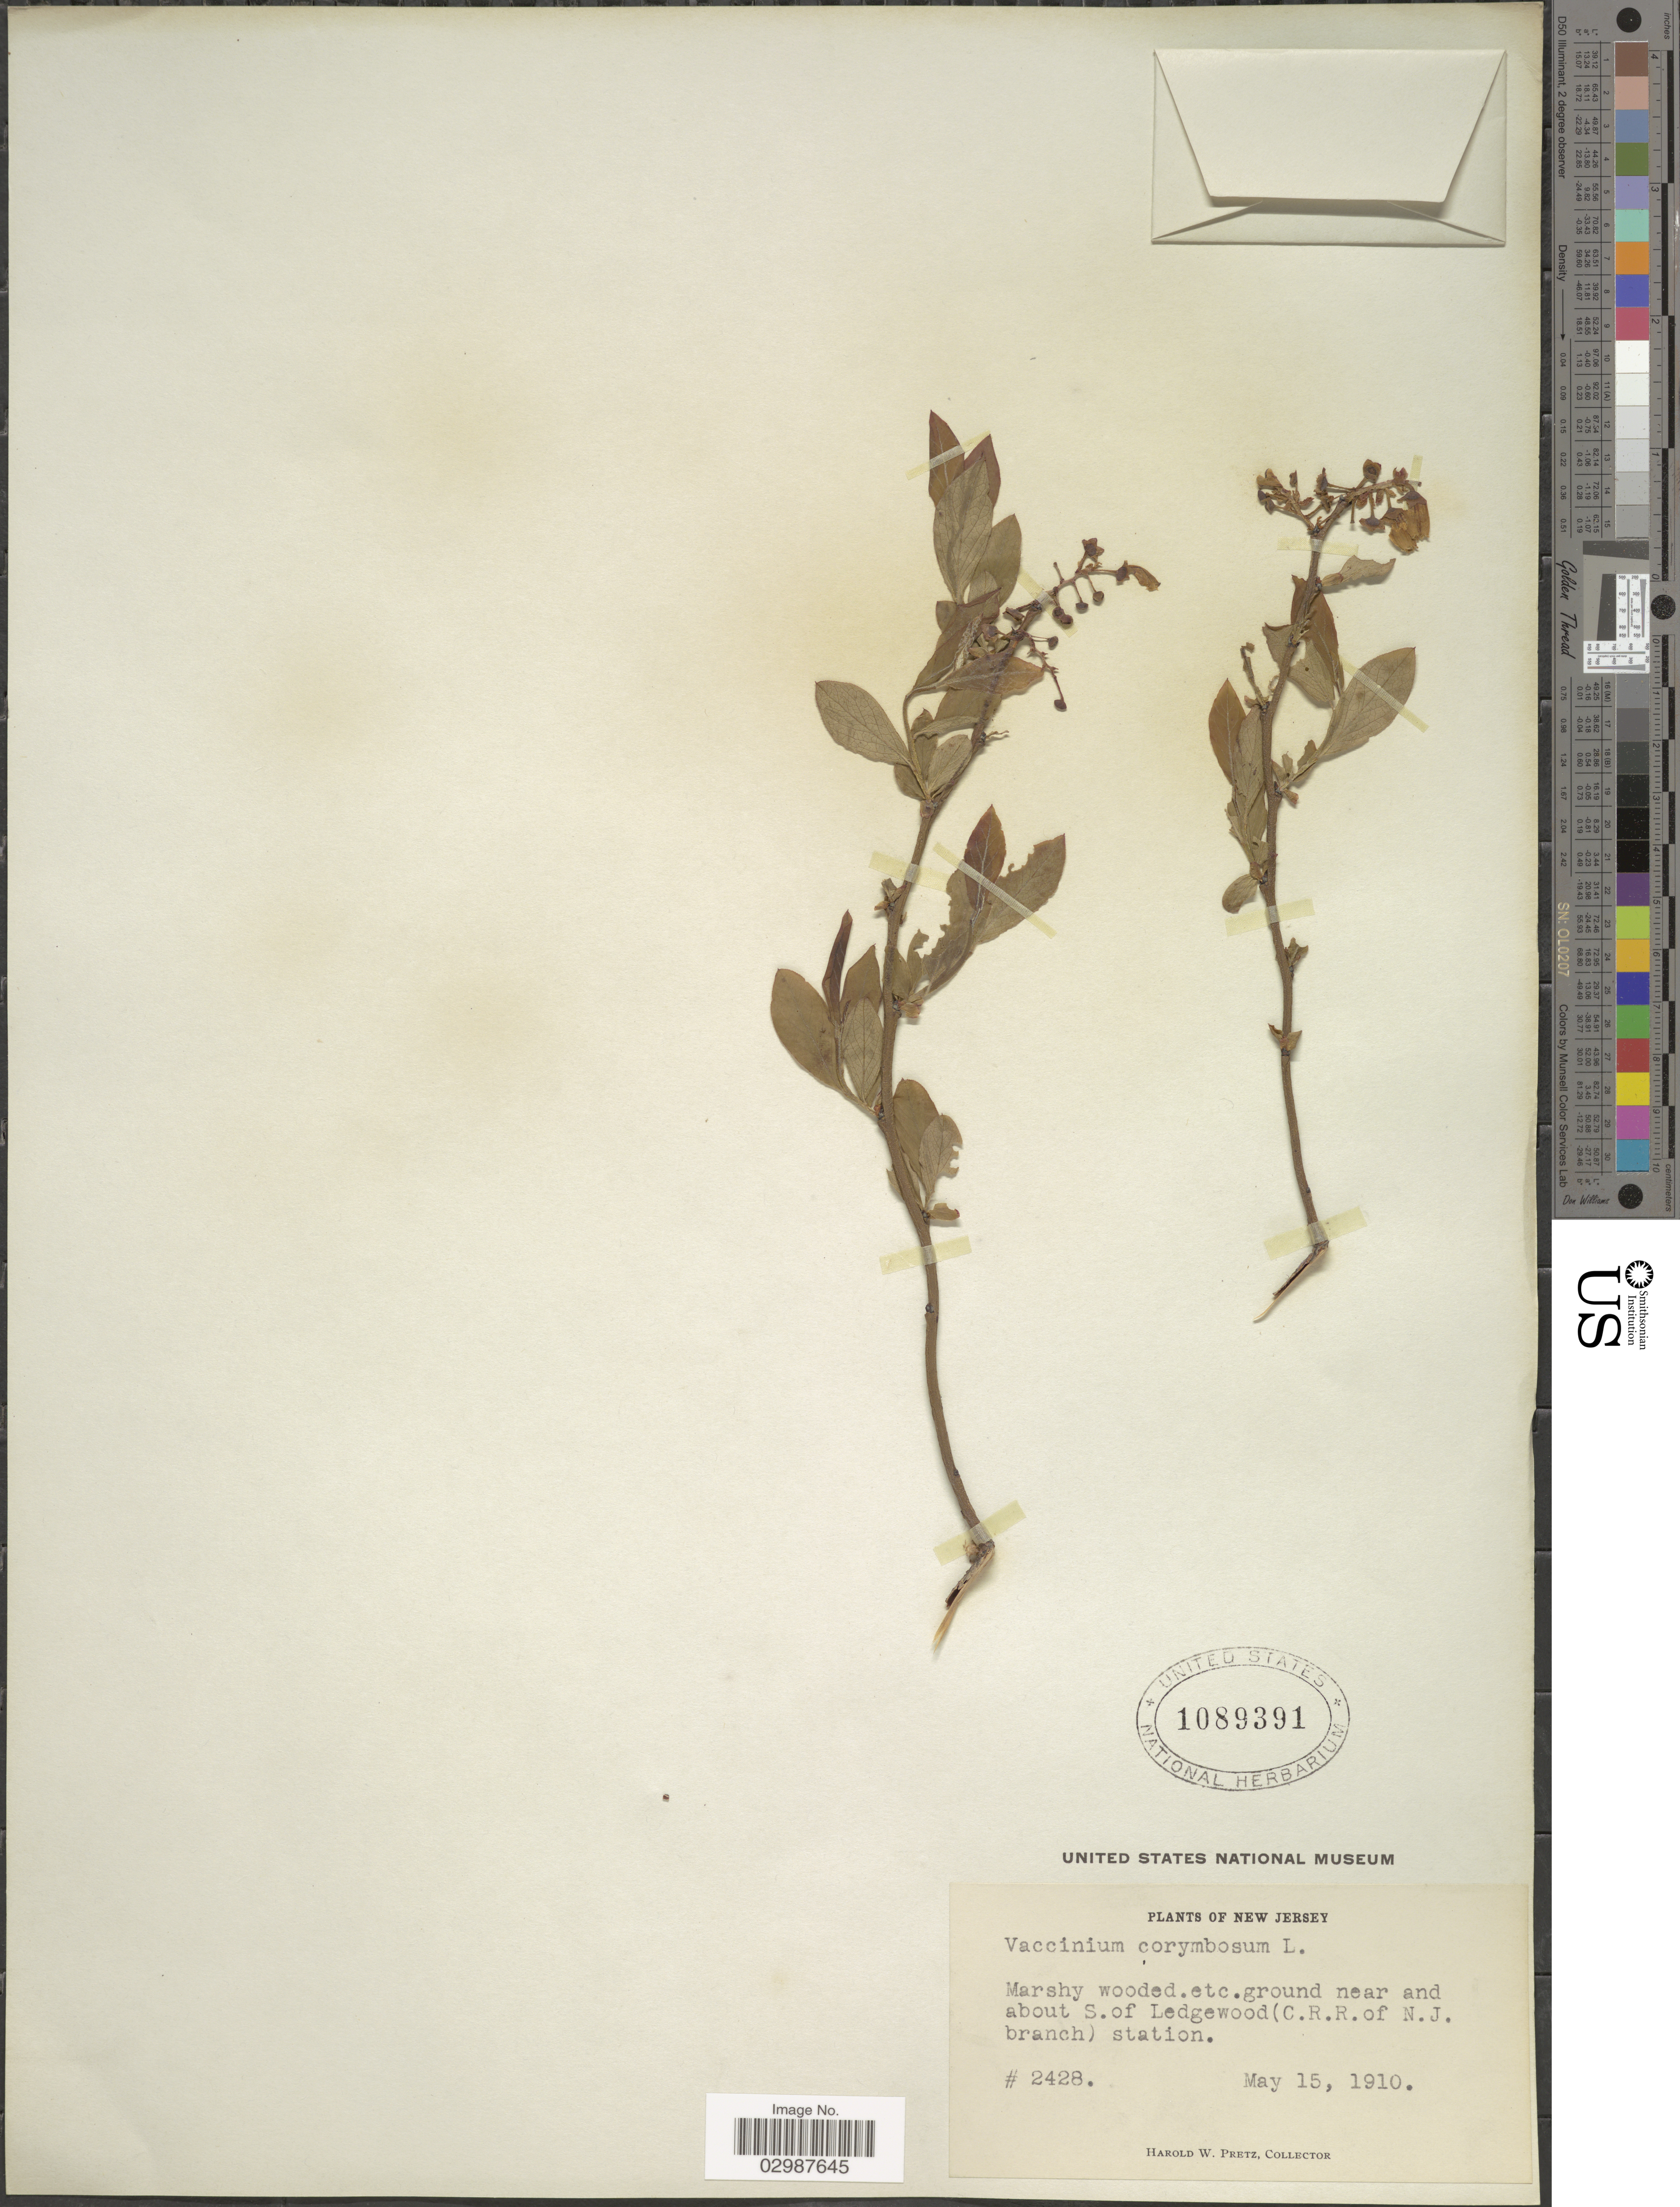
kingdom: Plantae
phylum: Tracheophyta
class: Magnoliopsida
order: Ericales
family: Ericaceae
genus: Vaccinium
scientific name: Vaccinium canadense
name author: Kalm ex Richardson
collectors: H. W. Pretz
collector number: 2428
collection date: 1910-05-15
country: United States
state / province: New Jersey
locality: Ground near and about S. of Ledgewood (C.R.R. of N.J. branch) station.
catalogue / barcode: US 1089391